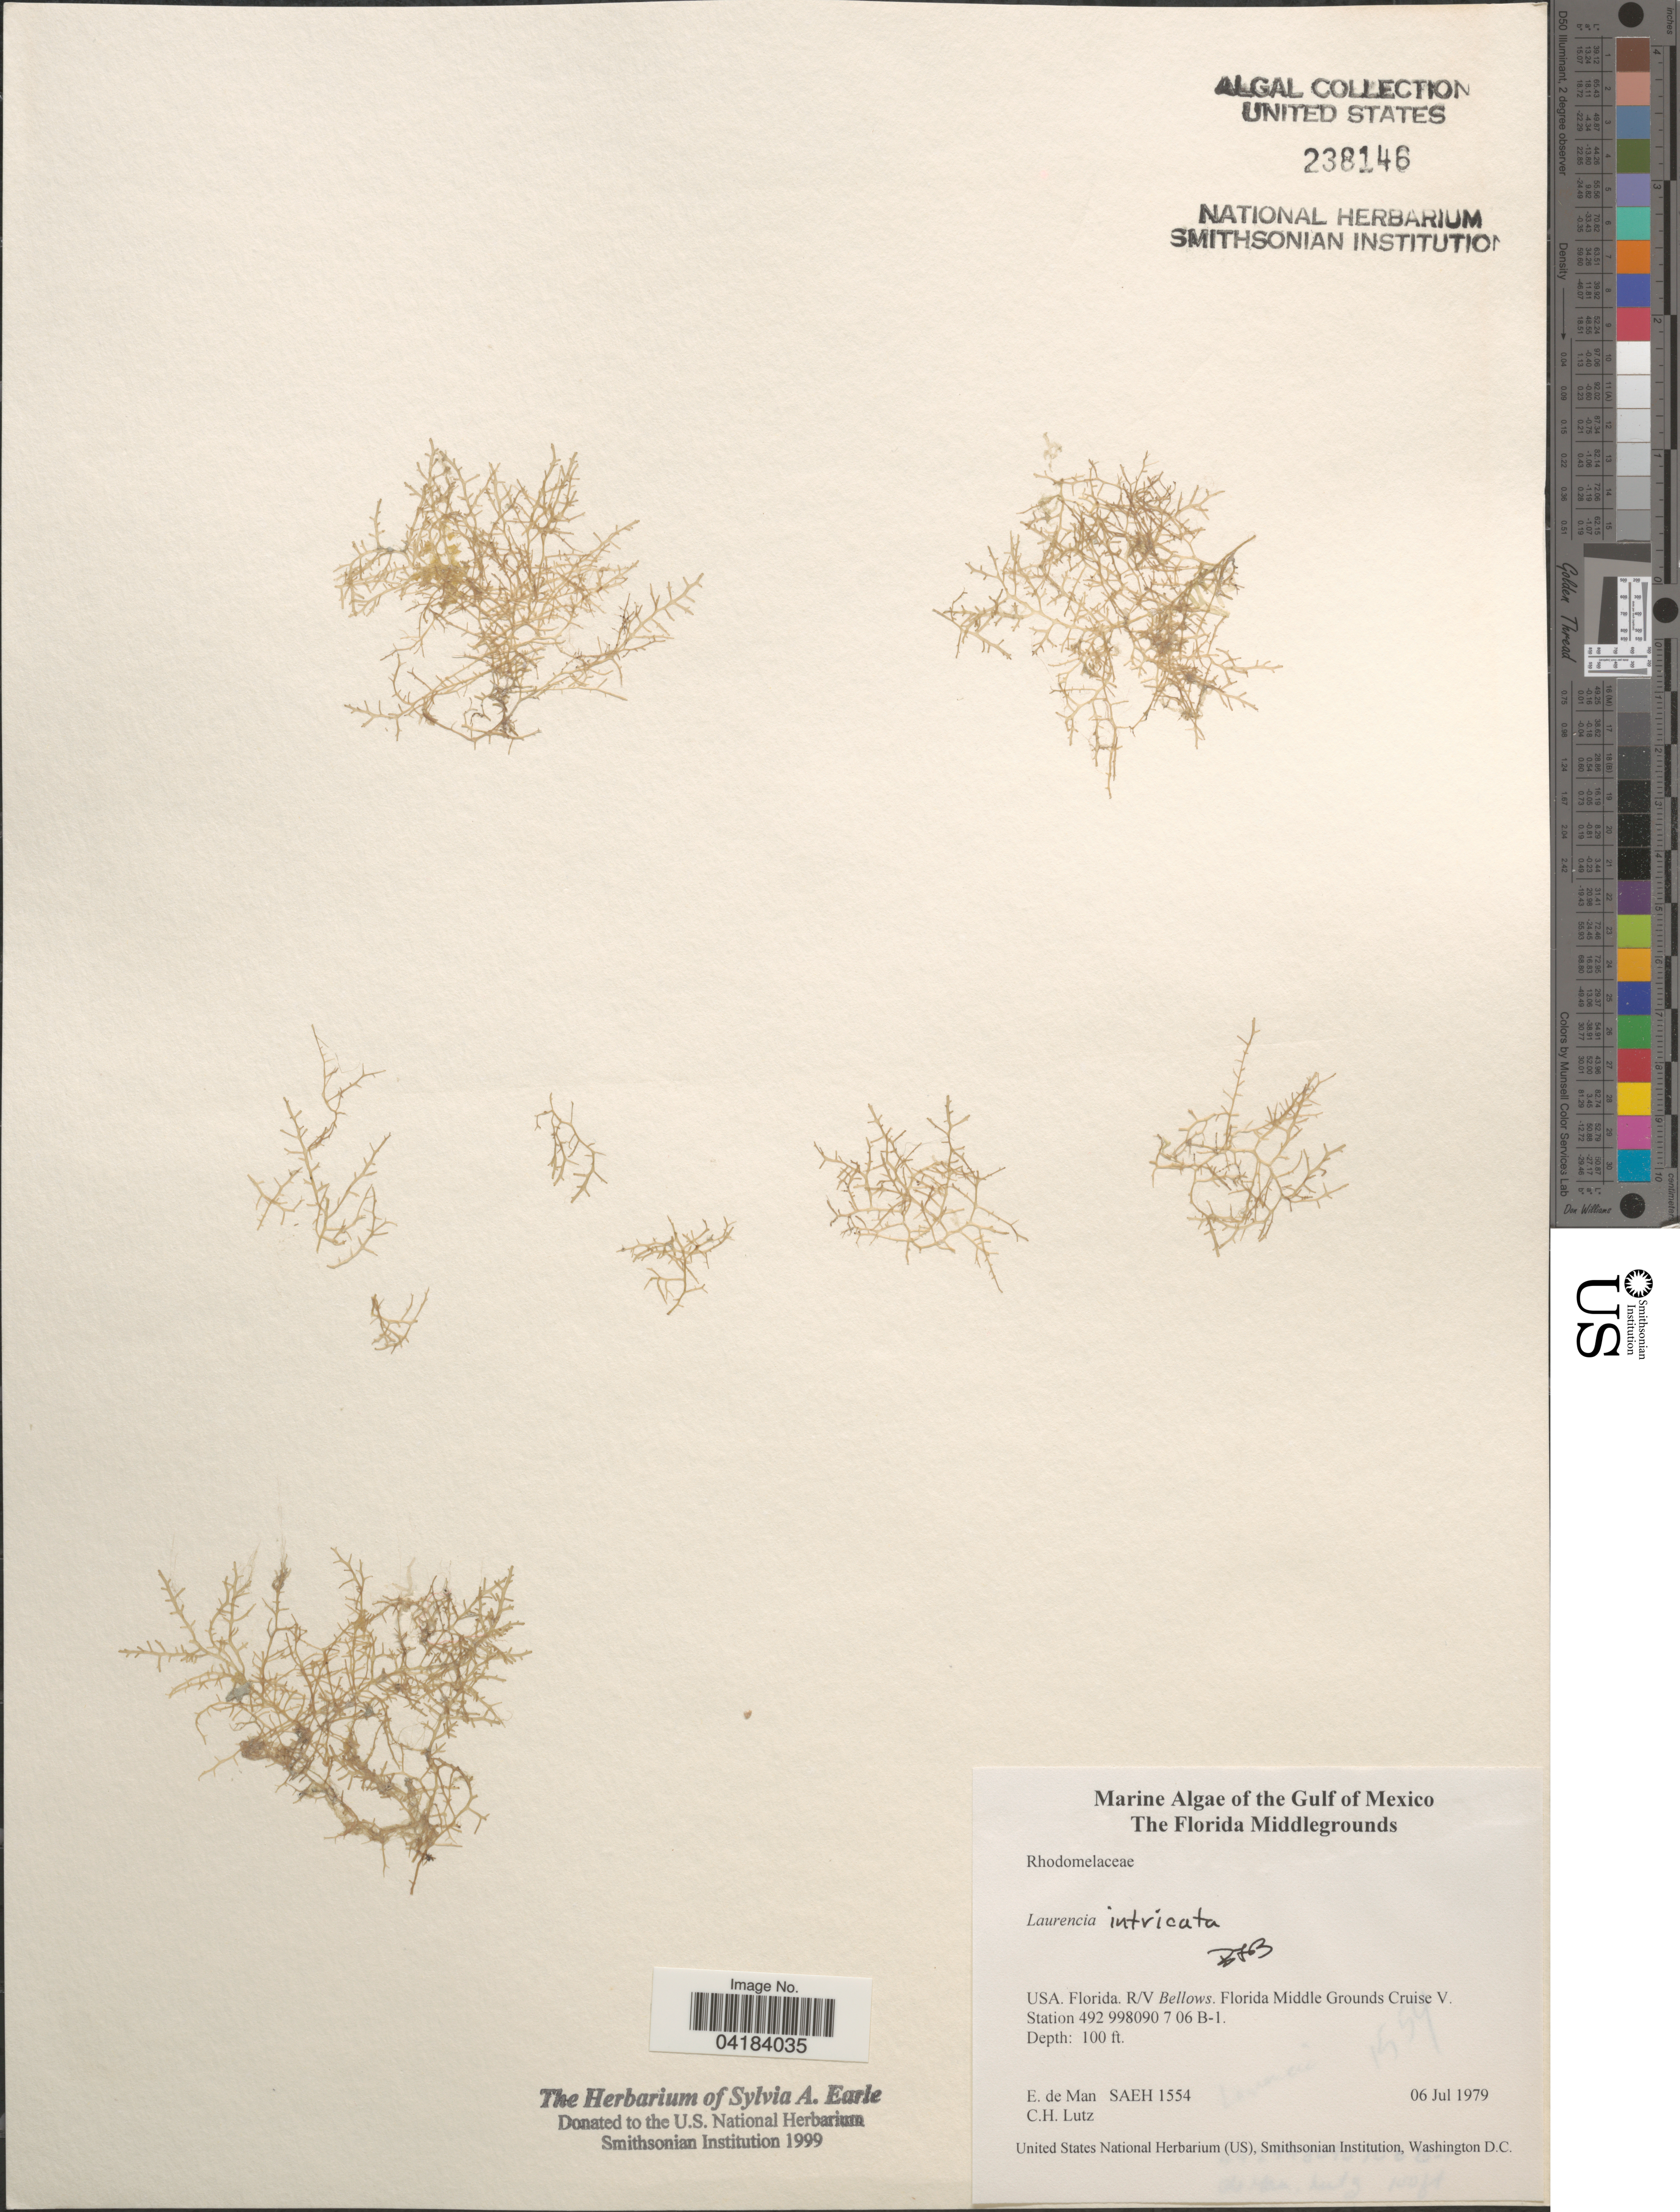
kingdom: Plantae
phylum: Rhodophyta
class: Florideophyceae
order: Ceramiales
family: Rhodomelaceae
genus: Laurencia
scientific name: Laurencia intricata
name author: J.V.Lamouroux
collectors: E. de Man & C. Lutz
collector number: SAEH1554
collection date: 1979-07-06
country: United States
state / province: Florida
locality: The Gulf of Mexico. The Florida Middlegrounds. R/V Bellows. Florida Middle Grounds Cruise V. Station 492 998090 7 06 B-1.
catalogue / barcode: US 238146